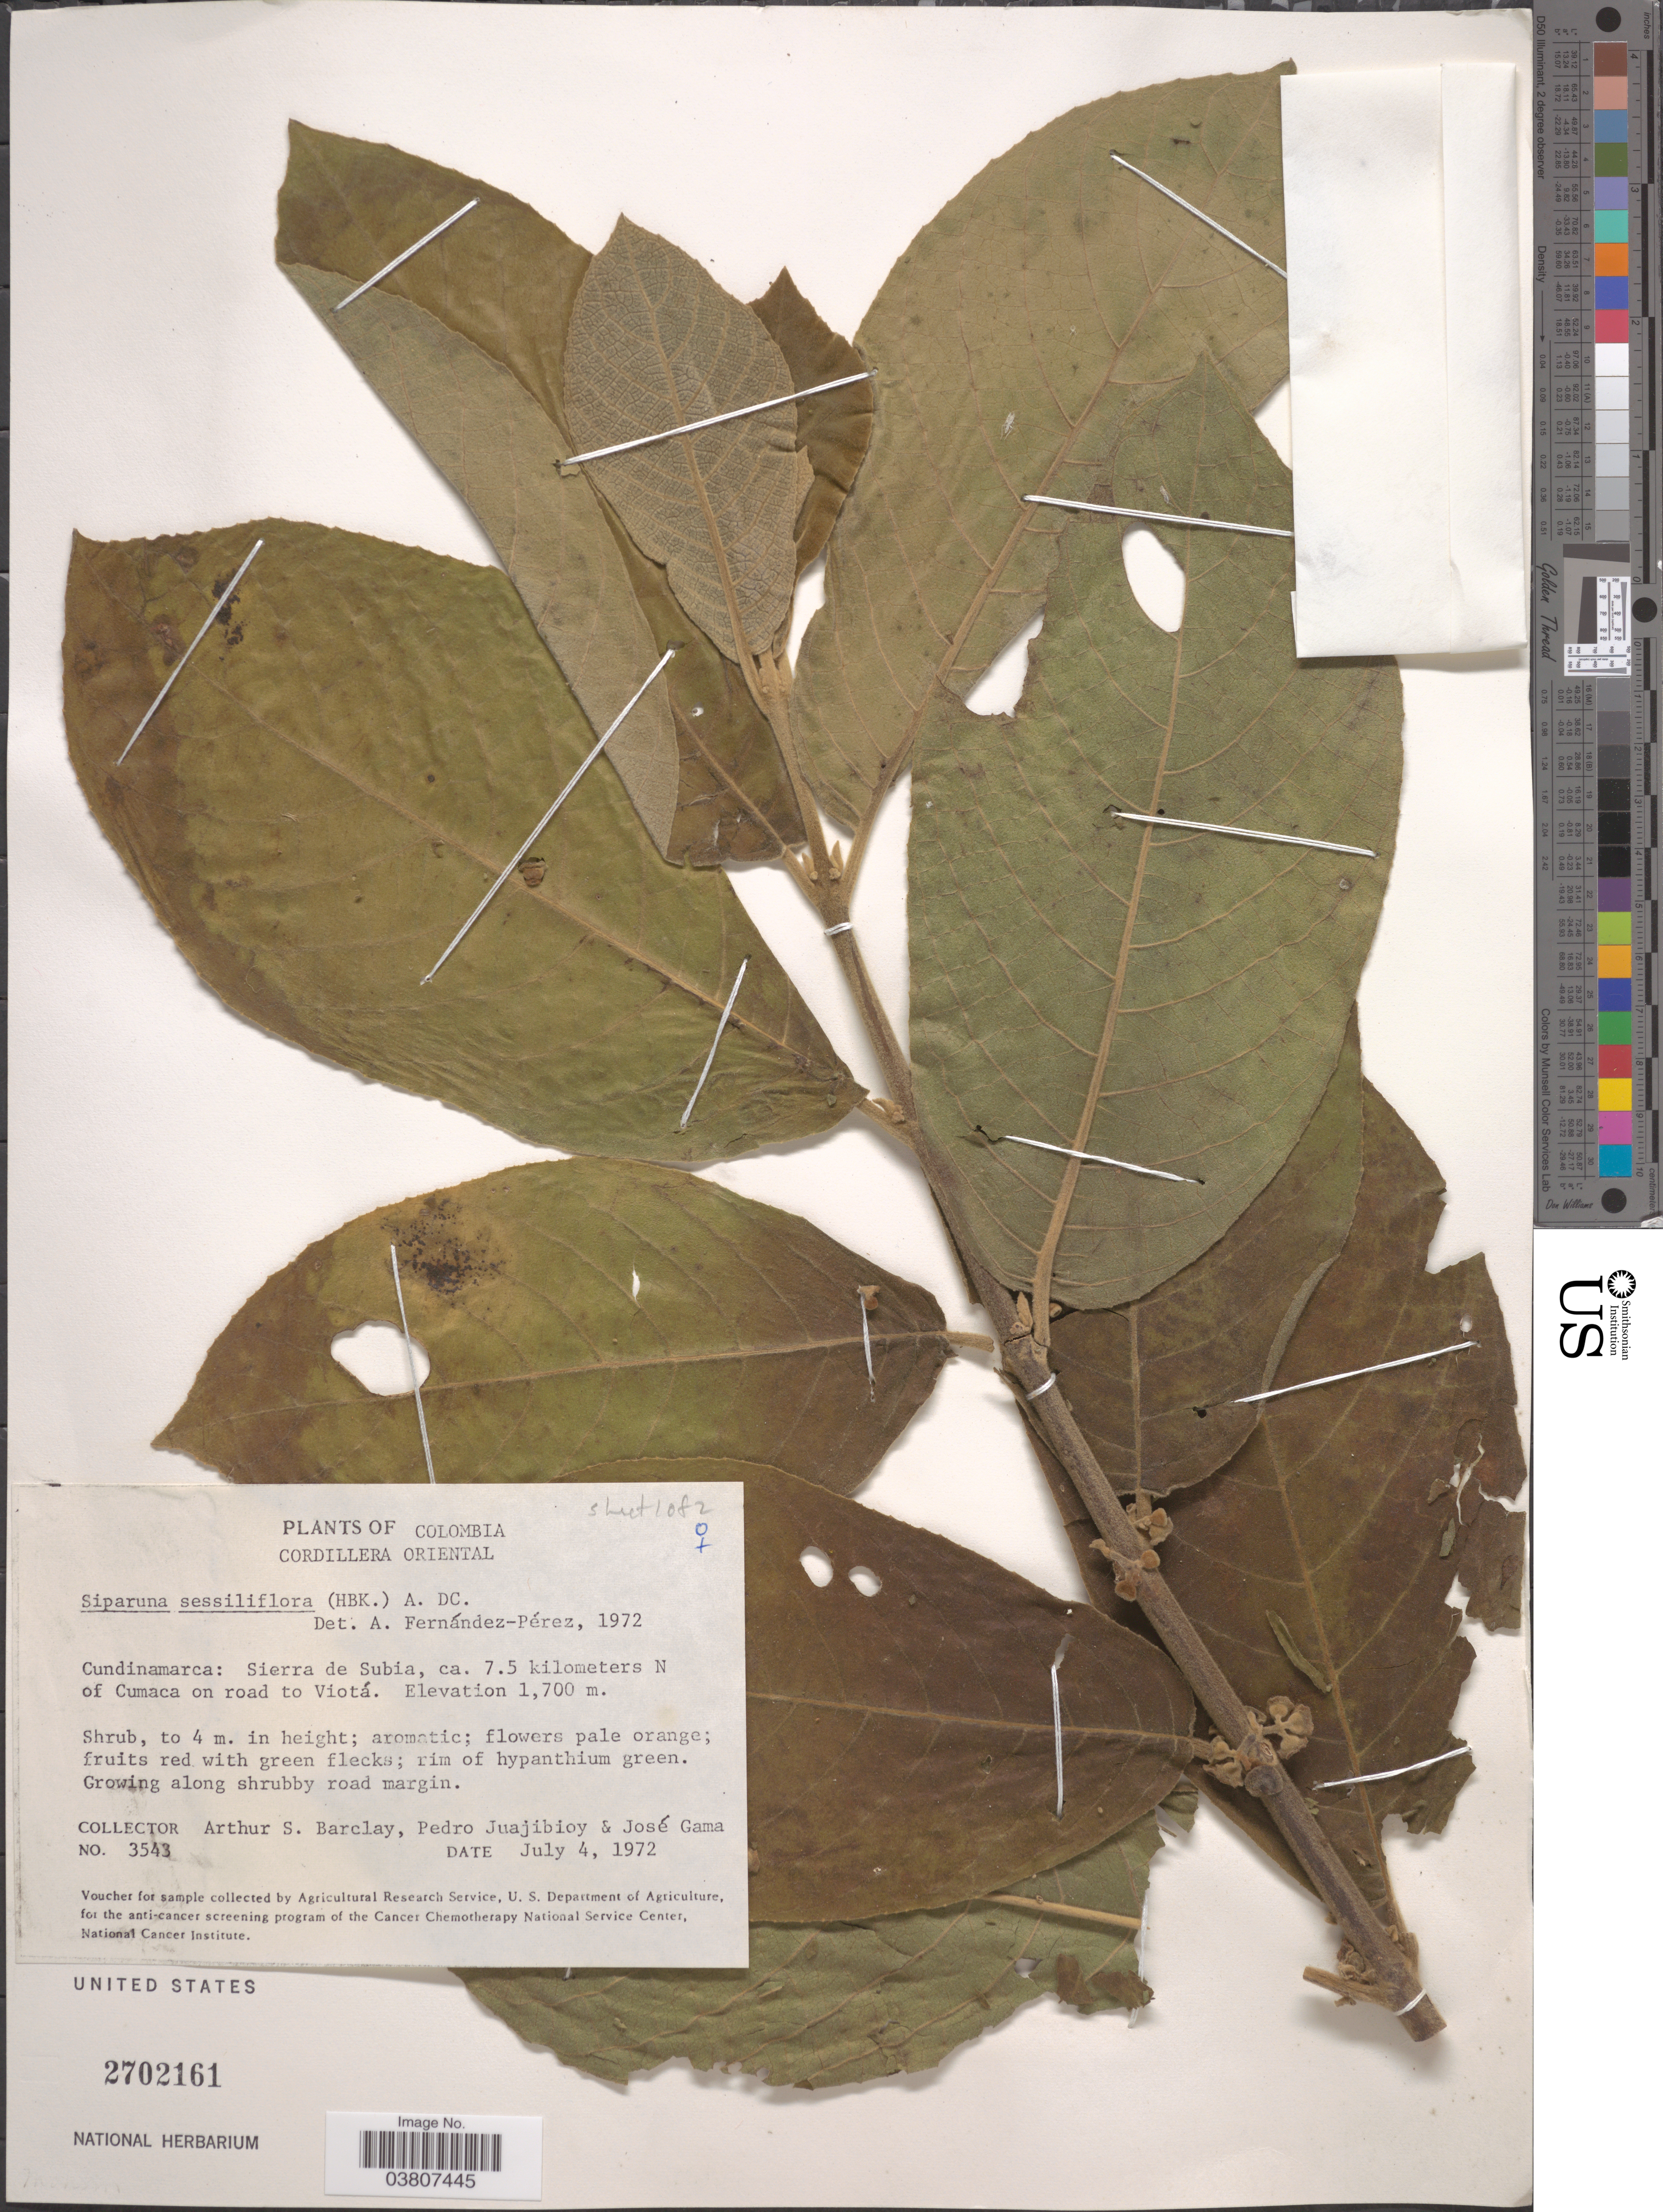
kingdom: Plantae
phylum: Tracheophyta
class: Magnoliopsida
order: Laurales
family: Siparunaceae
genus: Siparuna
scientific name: Siparuna sessiliflora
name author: (Kunth) A. DC.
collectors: A. S. Barclay, P. Juajibioy & J. Gama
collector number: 3543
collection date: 1972-07-04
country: Colombia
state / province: Cundinamarca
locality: Cordillera Oriental. Sierra de Subia, ca. 7.5 kilometers N of Cumaca on road to Viotá. Along shrubby road margin.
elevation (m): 1700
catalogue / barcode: US 2702161